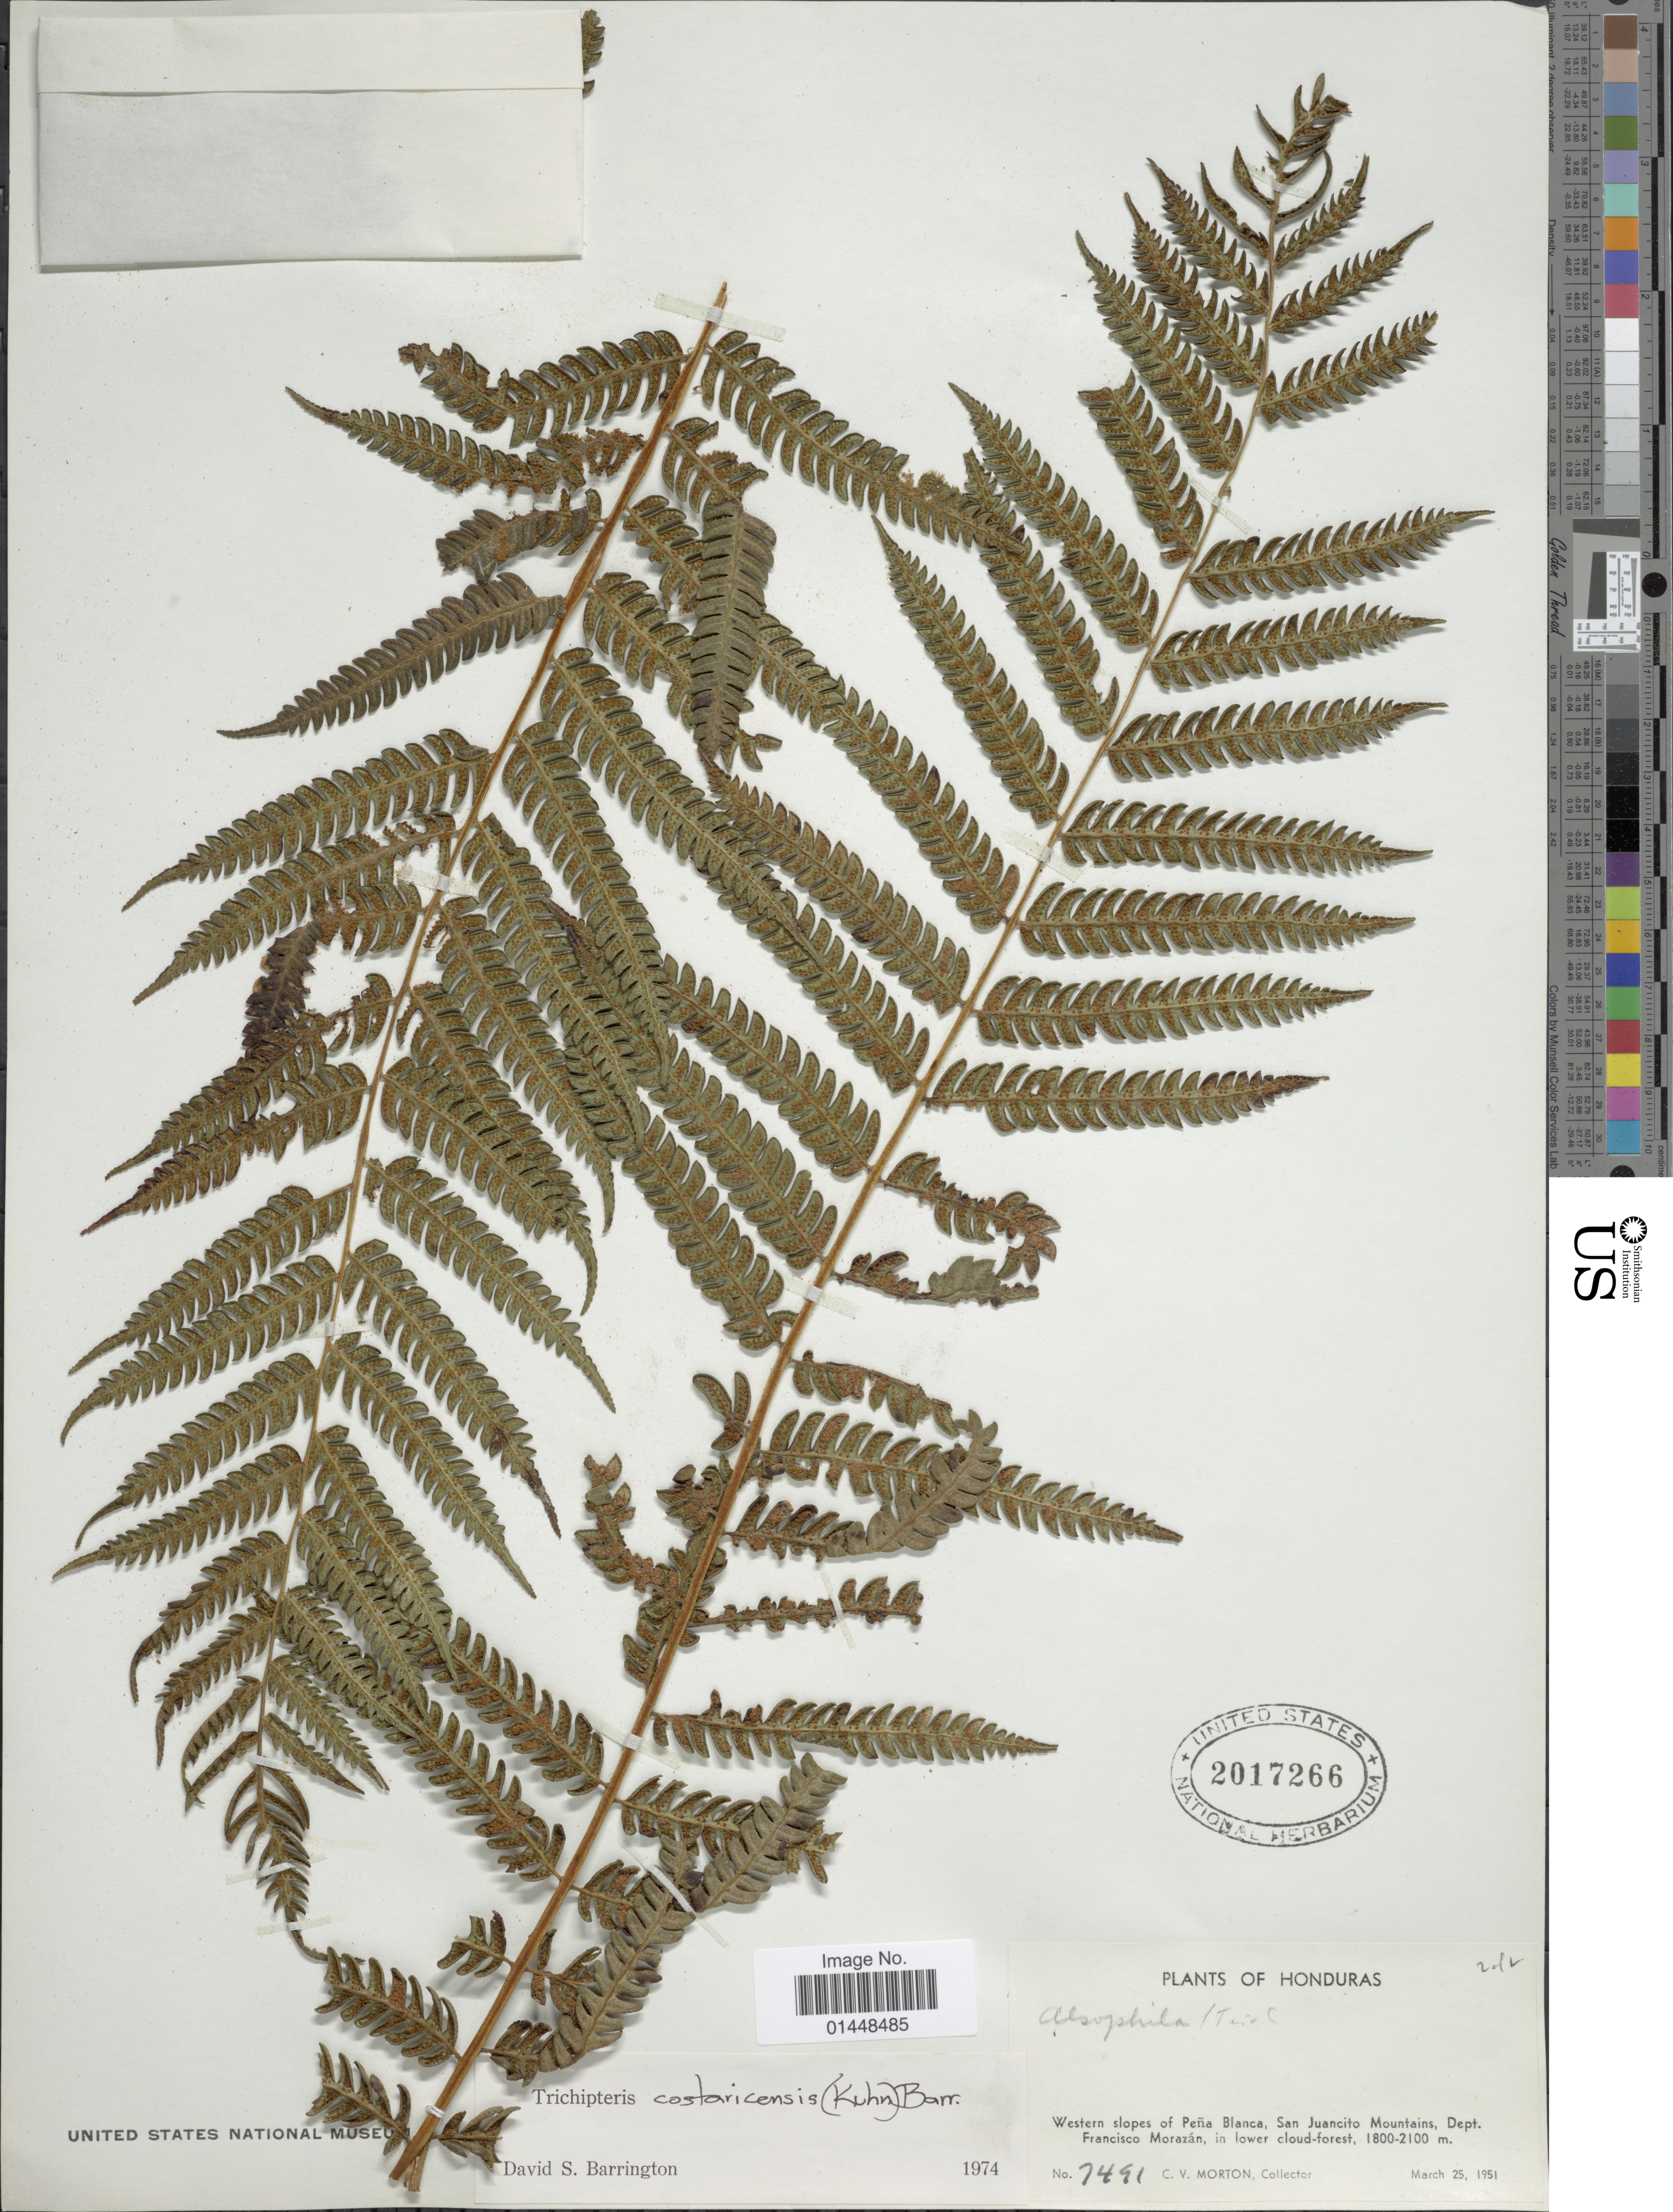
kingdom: Plantae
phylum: Tracheophyta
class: Polypodiopsida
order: Cyatheales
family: Cyatheaceae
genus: Cyathea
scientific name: Cyathea costaricensis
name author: (Kuhn) Domin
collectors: C. V. Morton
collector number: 7491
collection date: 1951-03-25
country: Honduras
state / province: Fco. Morazán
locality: Western slopes of Pena Blanca, San Juancito Mountains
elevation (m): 1800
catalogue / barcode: US 2017266